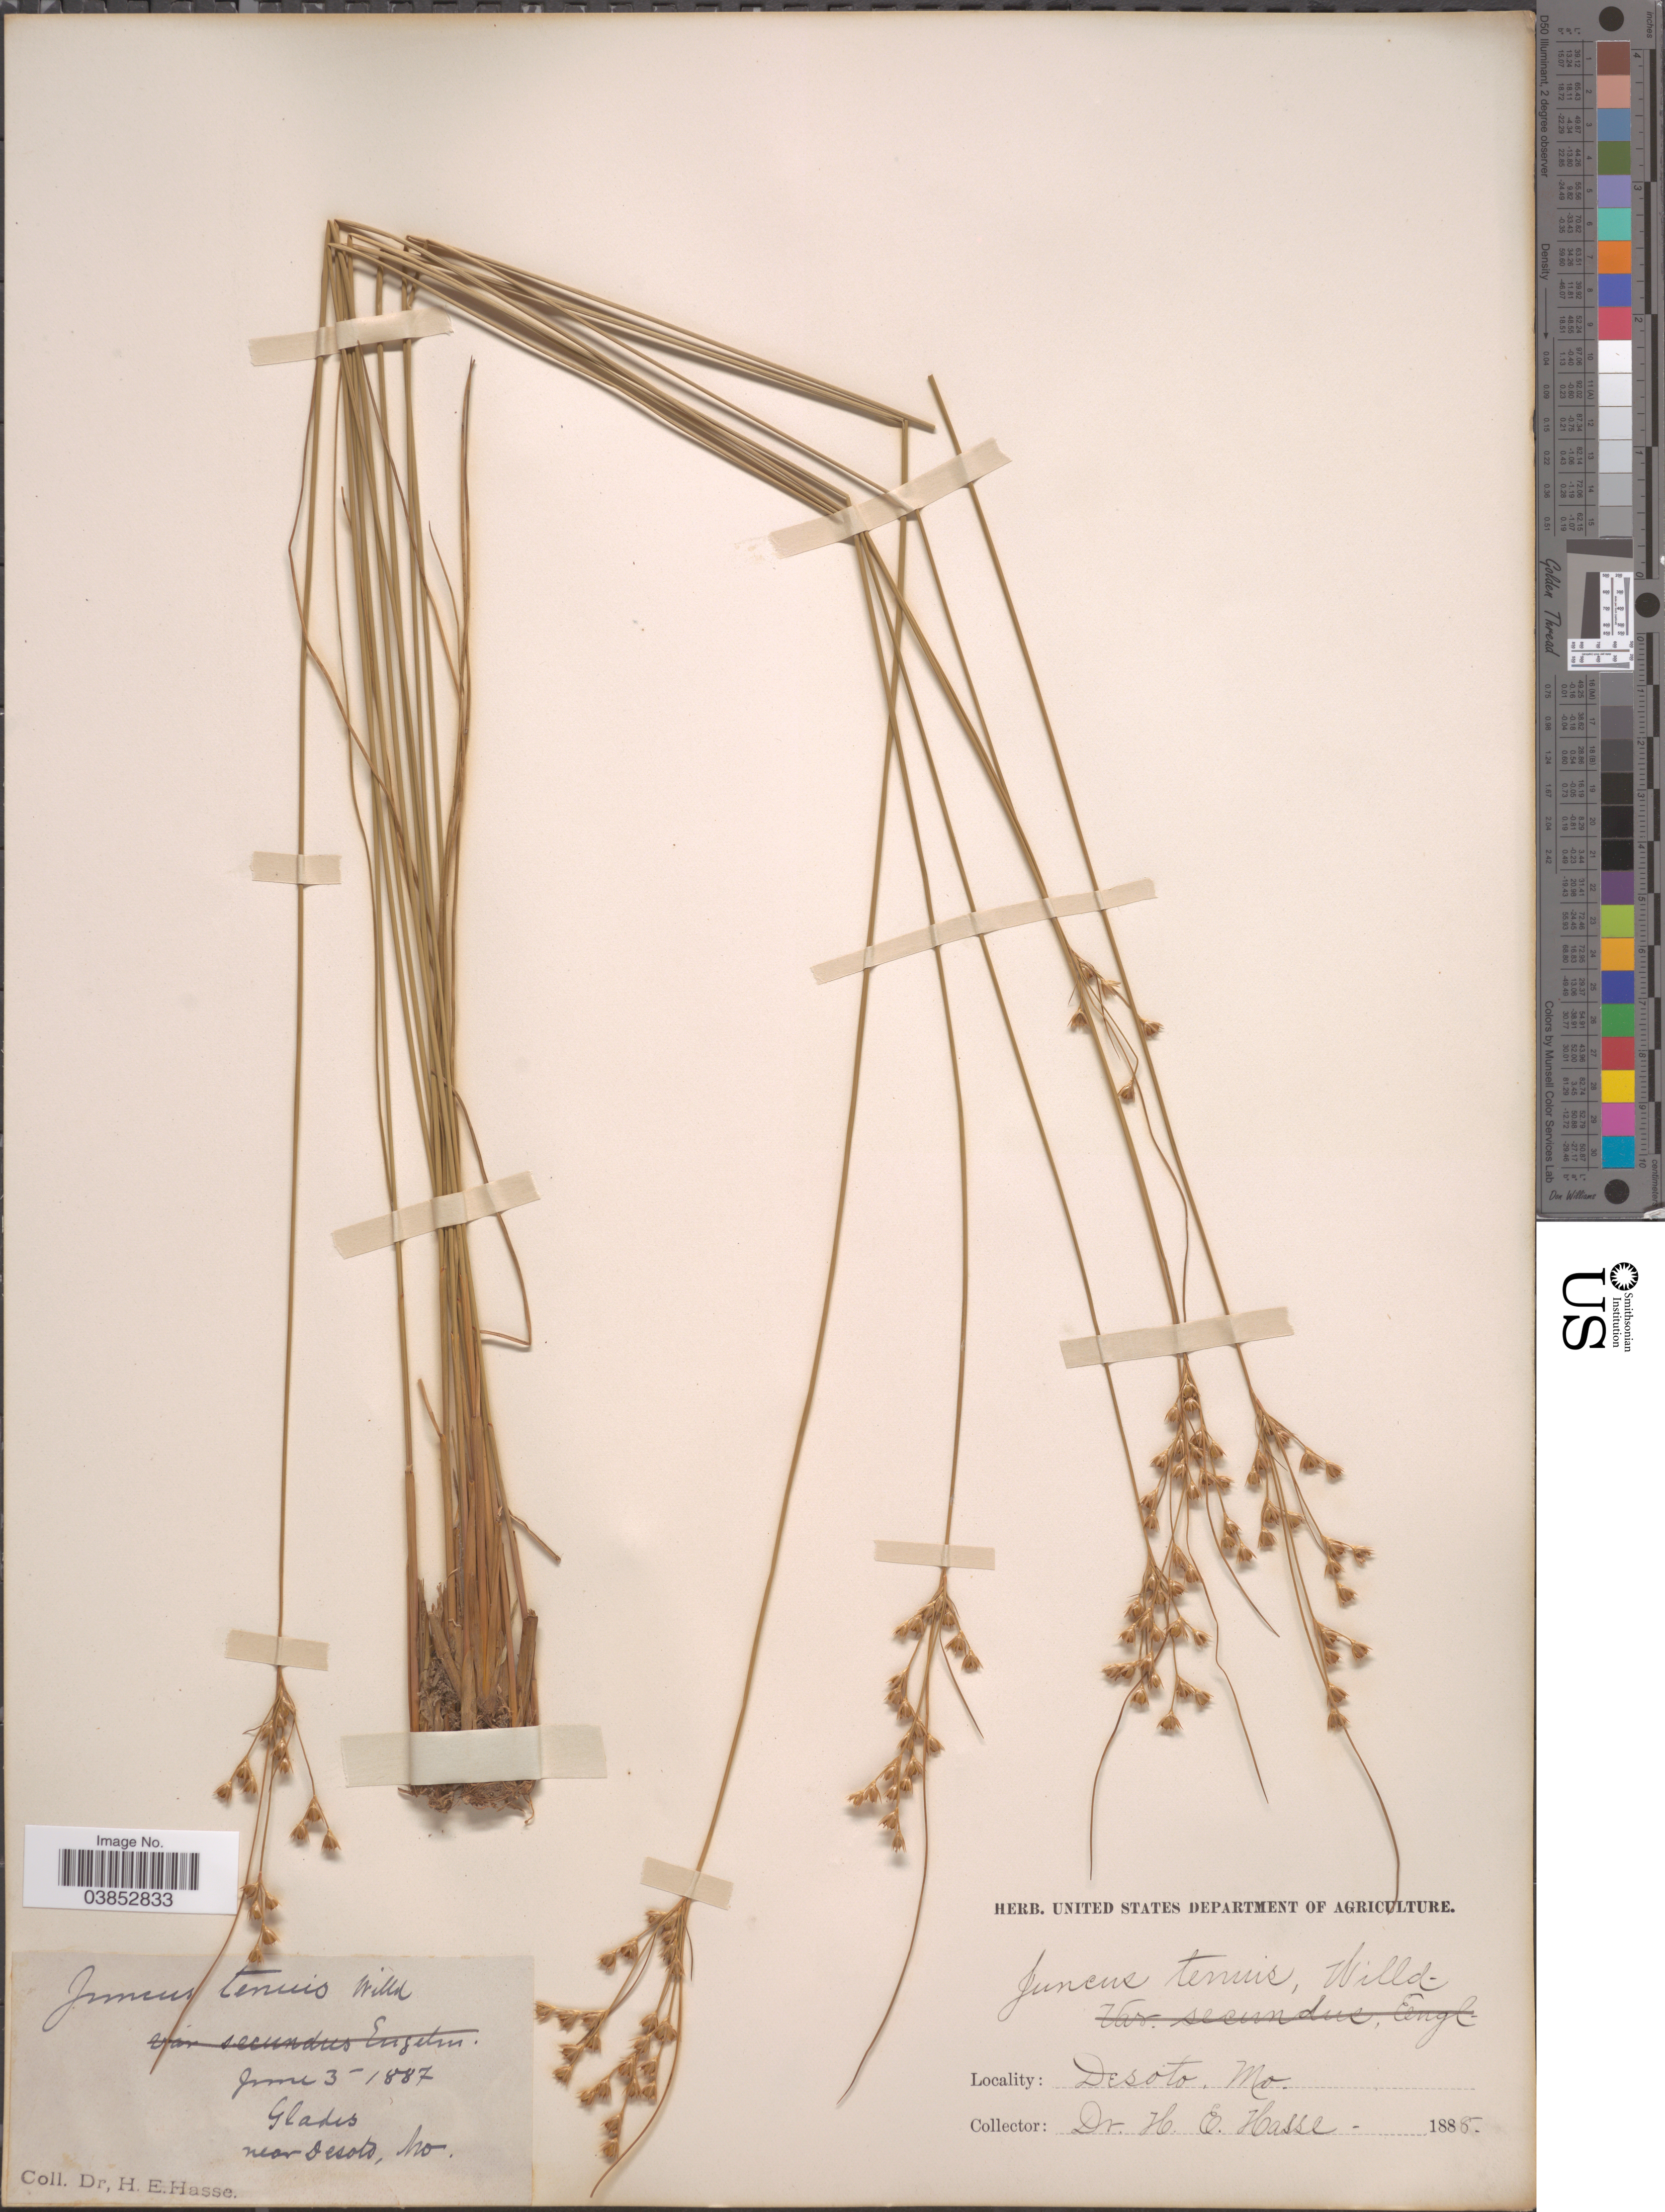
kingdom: Plantae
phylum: Tracheophyta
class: Liliopsida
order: Poales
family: Juncaceae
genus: Juncus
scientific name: Juncus dudleyi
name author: Wiegand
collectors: H. E. Hasse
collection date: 1887-06-03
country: United States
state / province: Missouri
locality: Glades near Desoto.